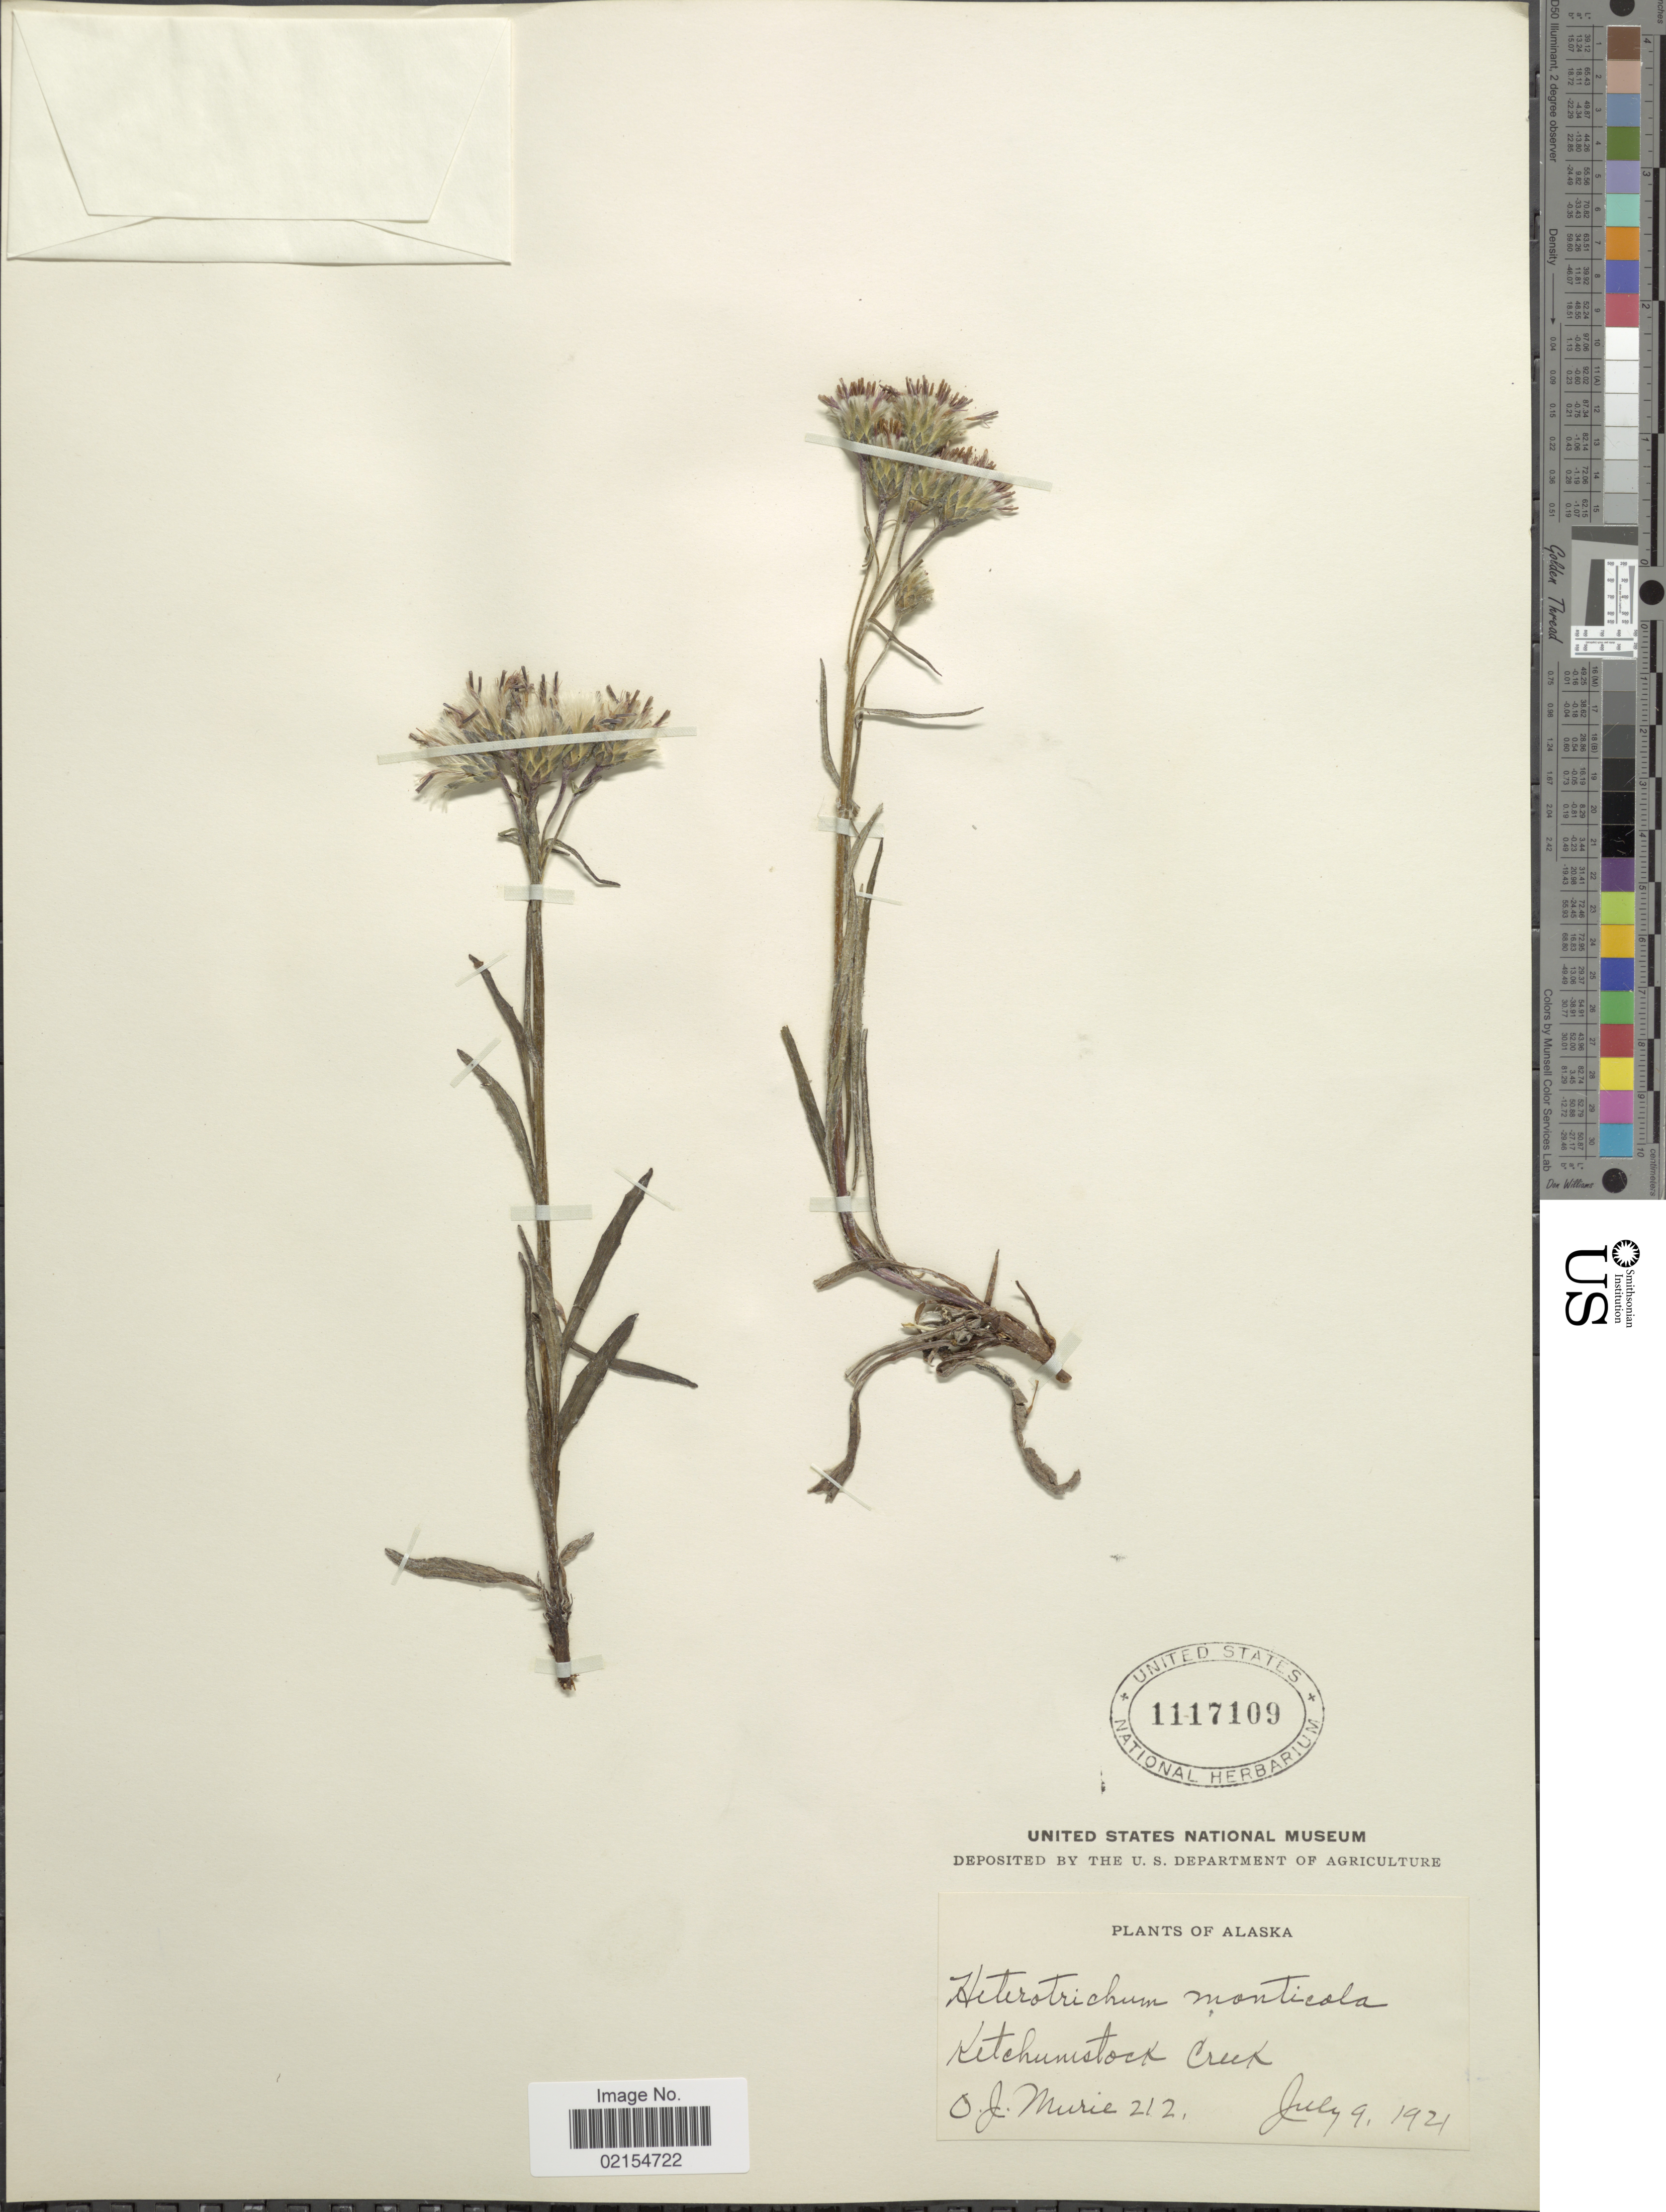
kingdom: Plantae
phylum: Tracheophyta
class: Magnoliopsida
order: Asterales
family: Asteraceae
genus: Saussurea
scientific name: Saussurea angustifolia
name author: (L.) DC.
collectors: O. Murie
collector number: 212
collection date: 1921-07-09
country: United States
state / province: Alaska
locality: Ketchunistock Creek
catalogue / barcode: US 1117109